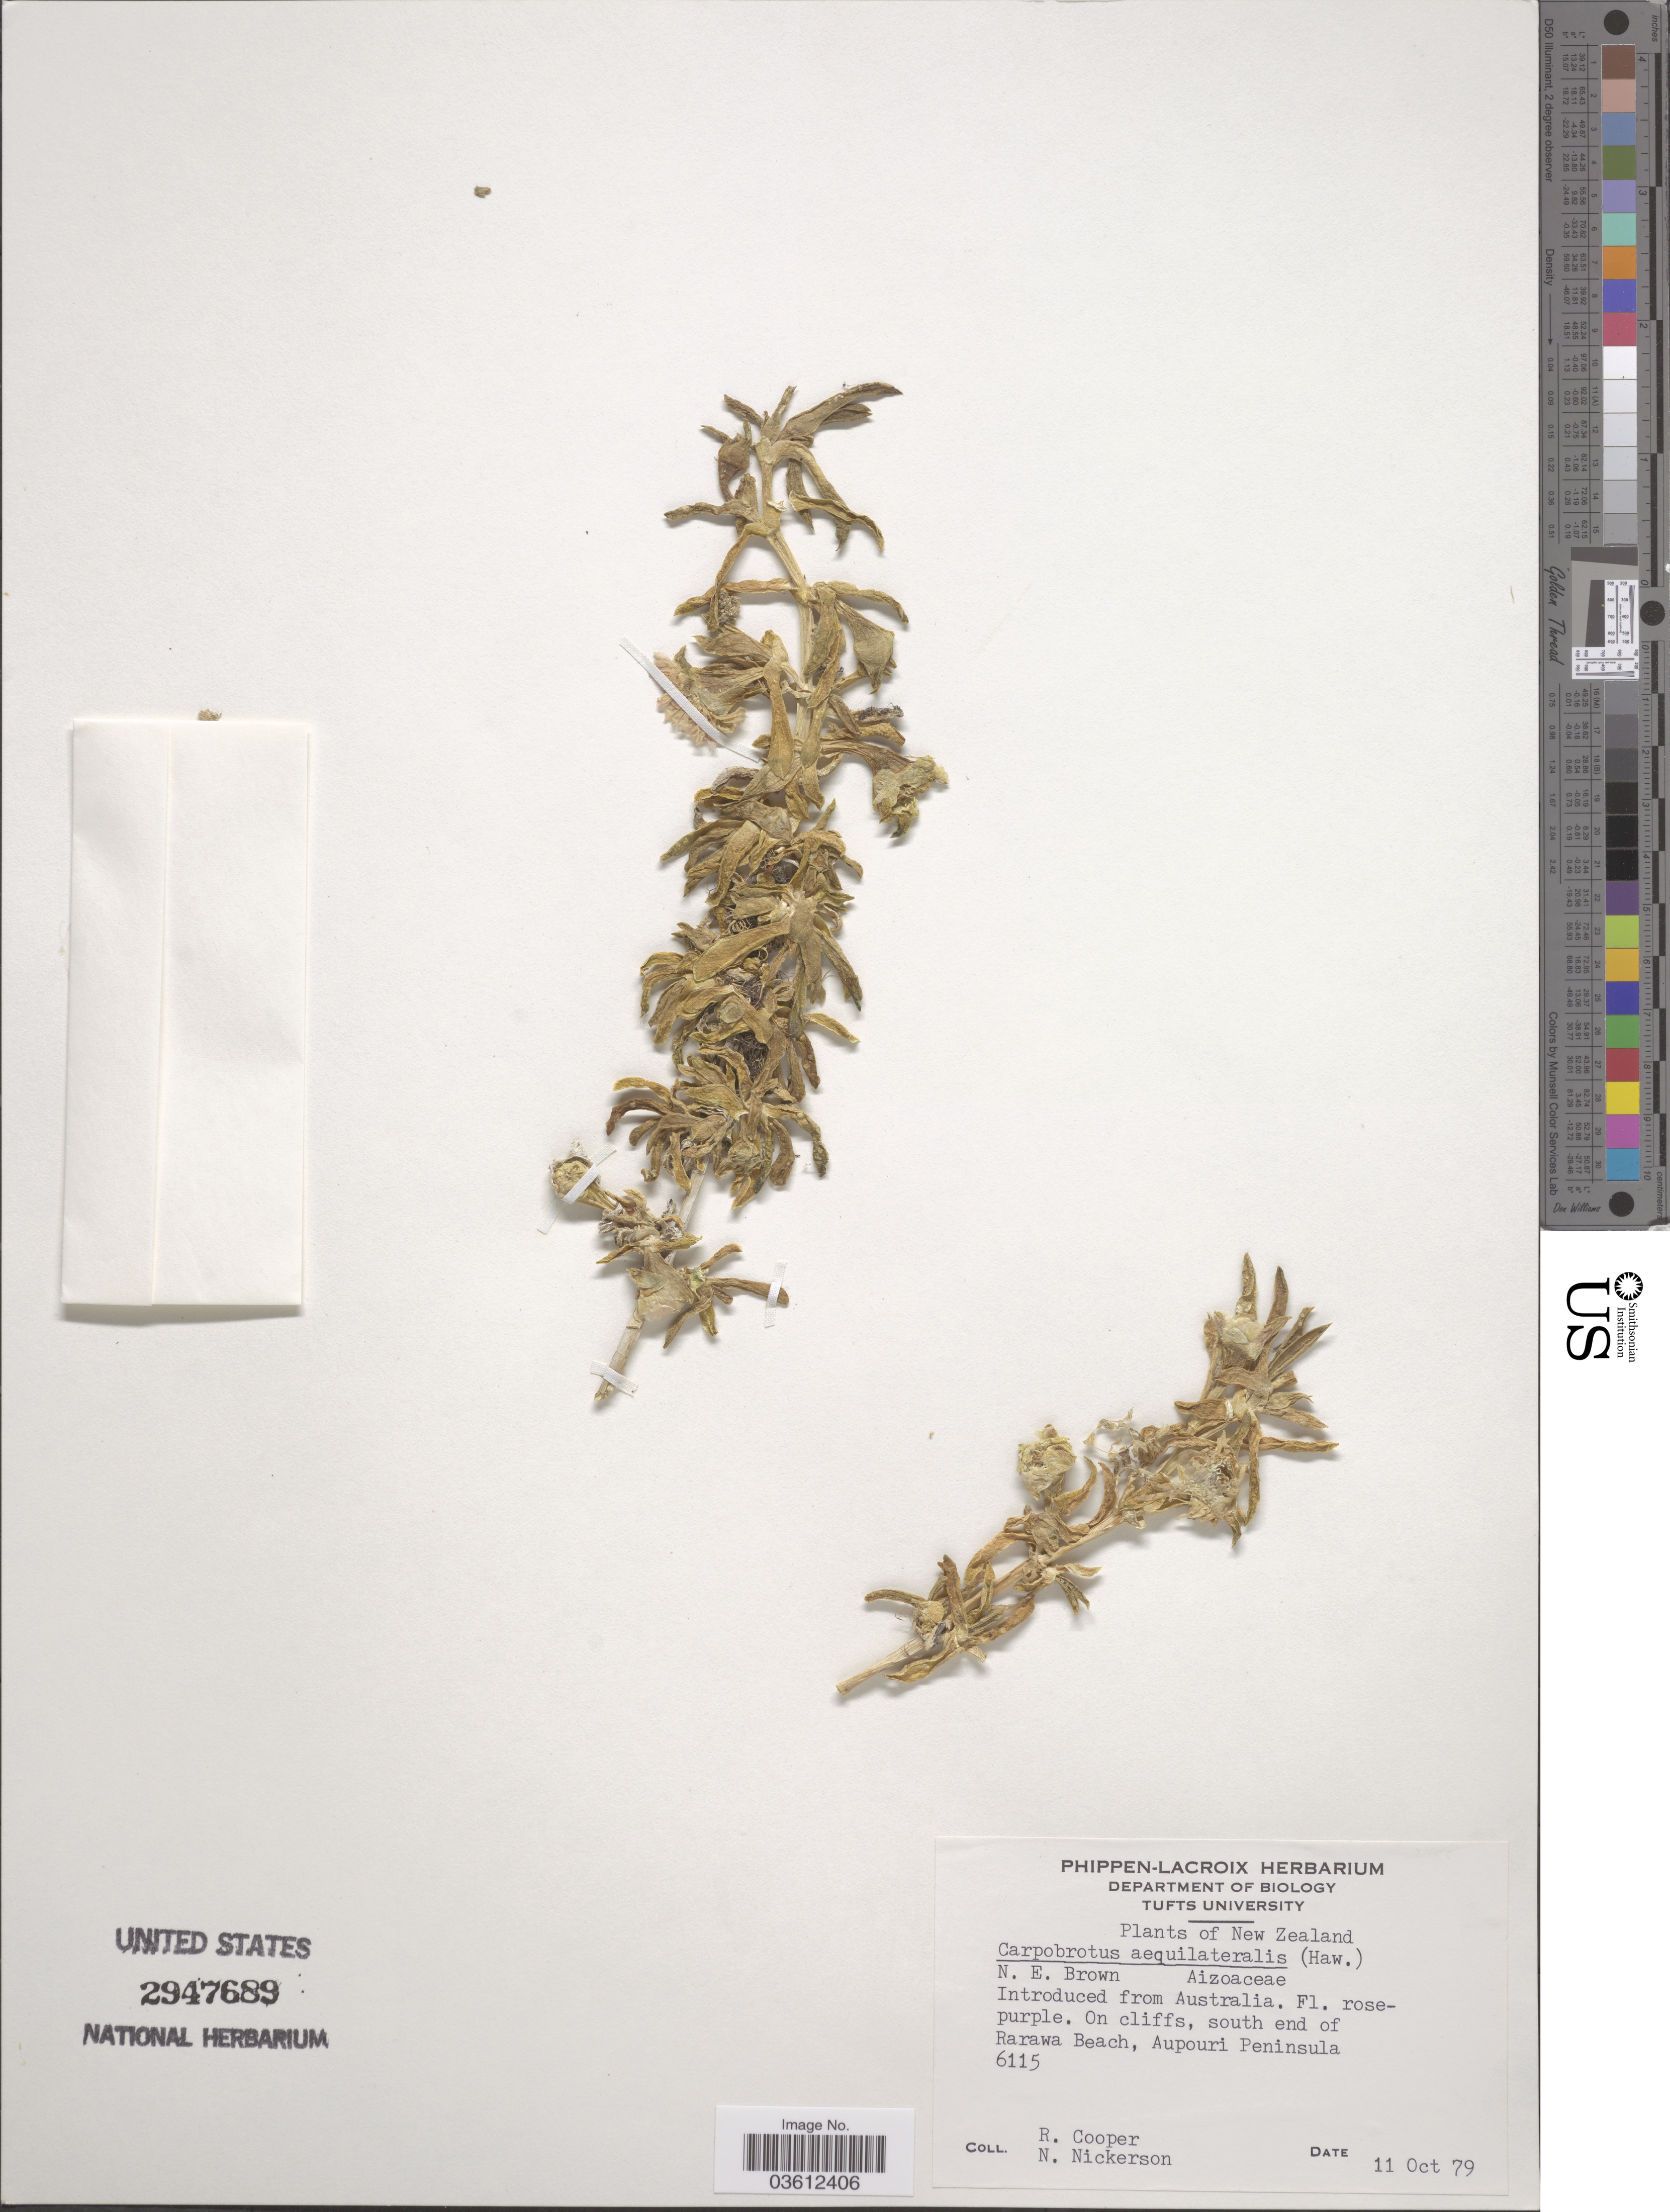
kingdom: Plantae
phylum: Tracheophyta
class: Magnoliopsida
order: Caryophyllales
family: Aizoaceae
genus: Carpobrotus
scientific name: Carpobrotus aequilateralis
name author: (Willd.) S.T. Blake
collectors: R. Cooper & N. Nickerson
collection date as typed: Transcribed d/m/y: 11/10/79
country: Australia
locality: On cliffs, south end of Rarawa Beach, Aupouri Peninsula 6115.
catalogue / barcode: US 2947689